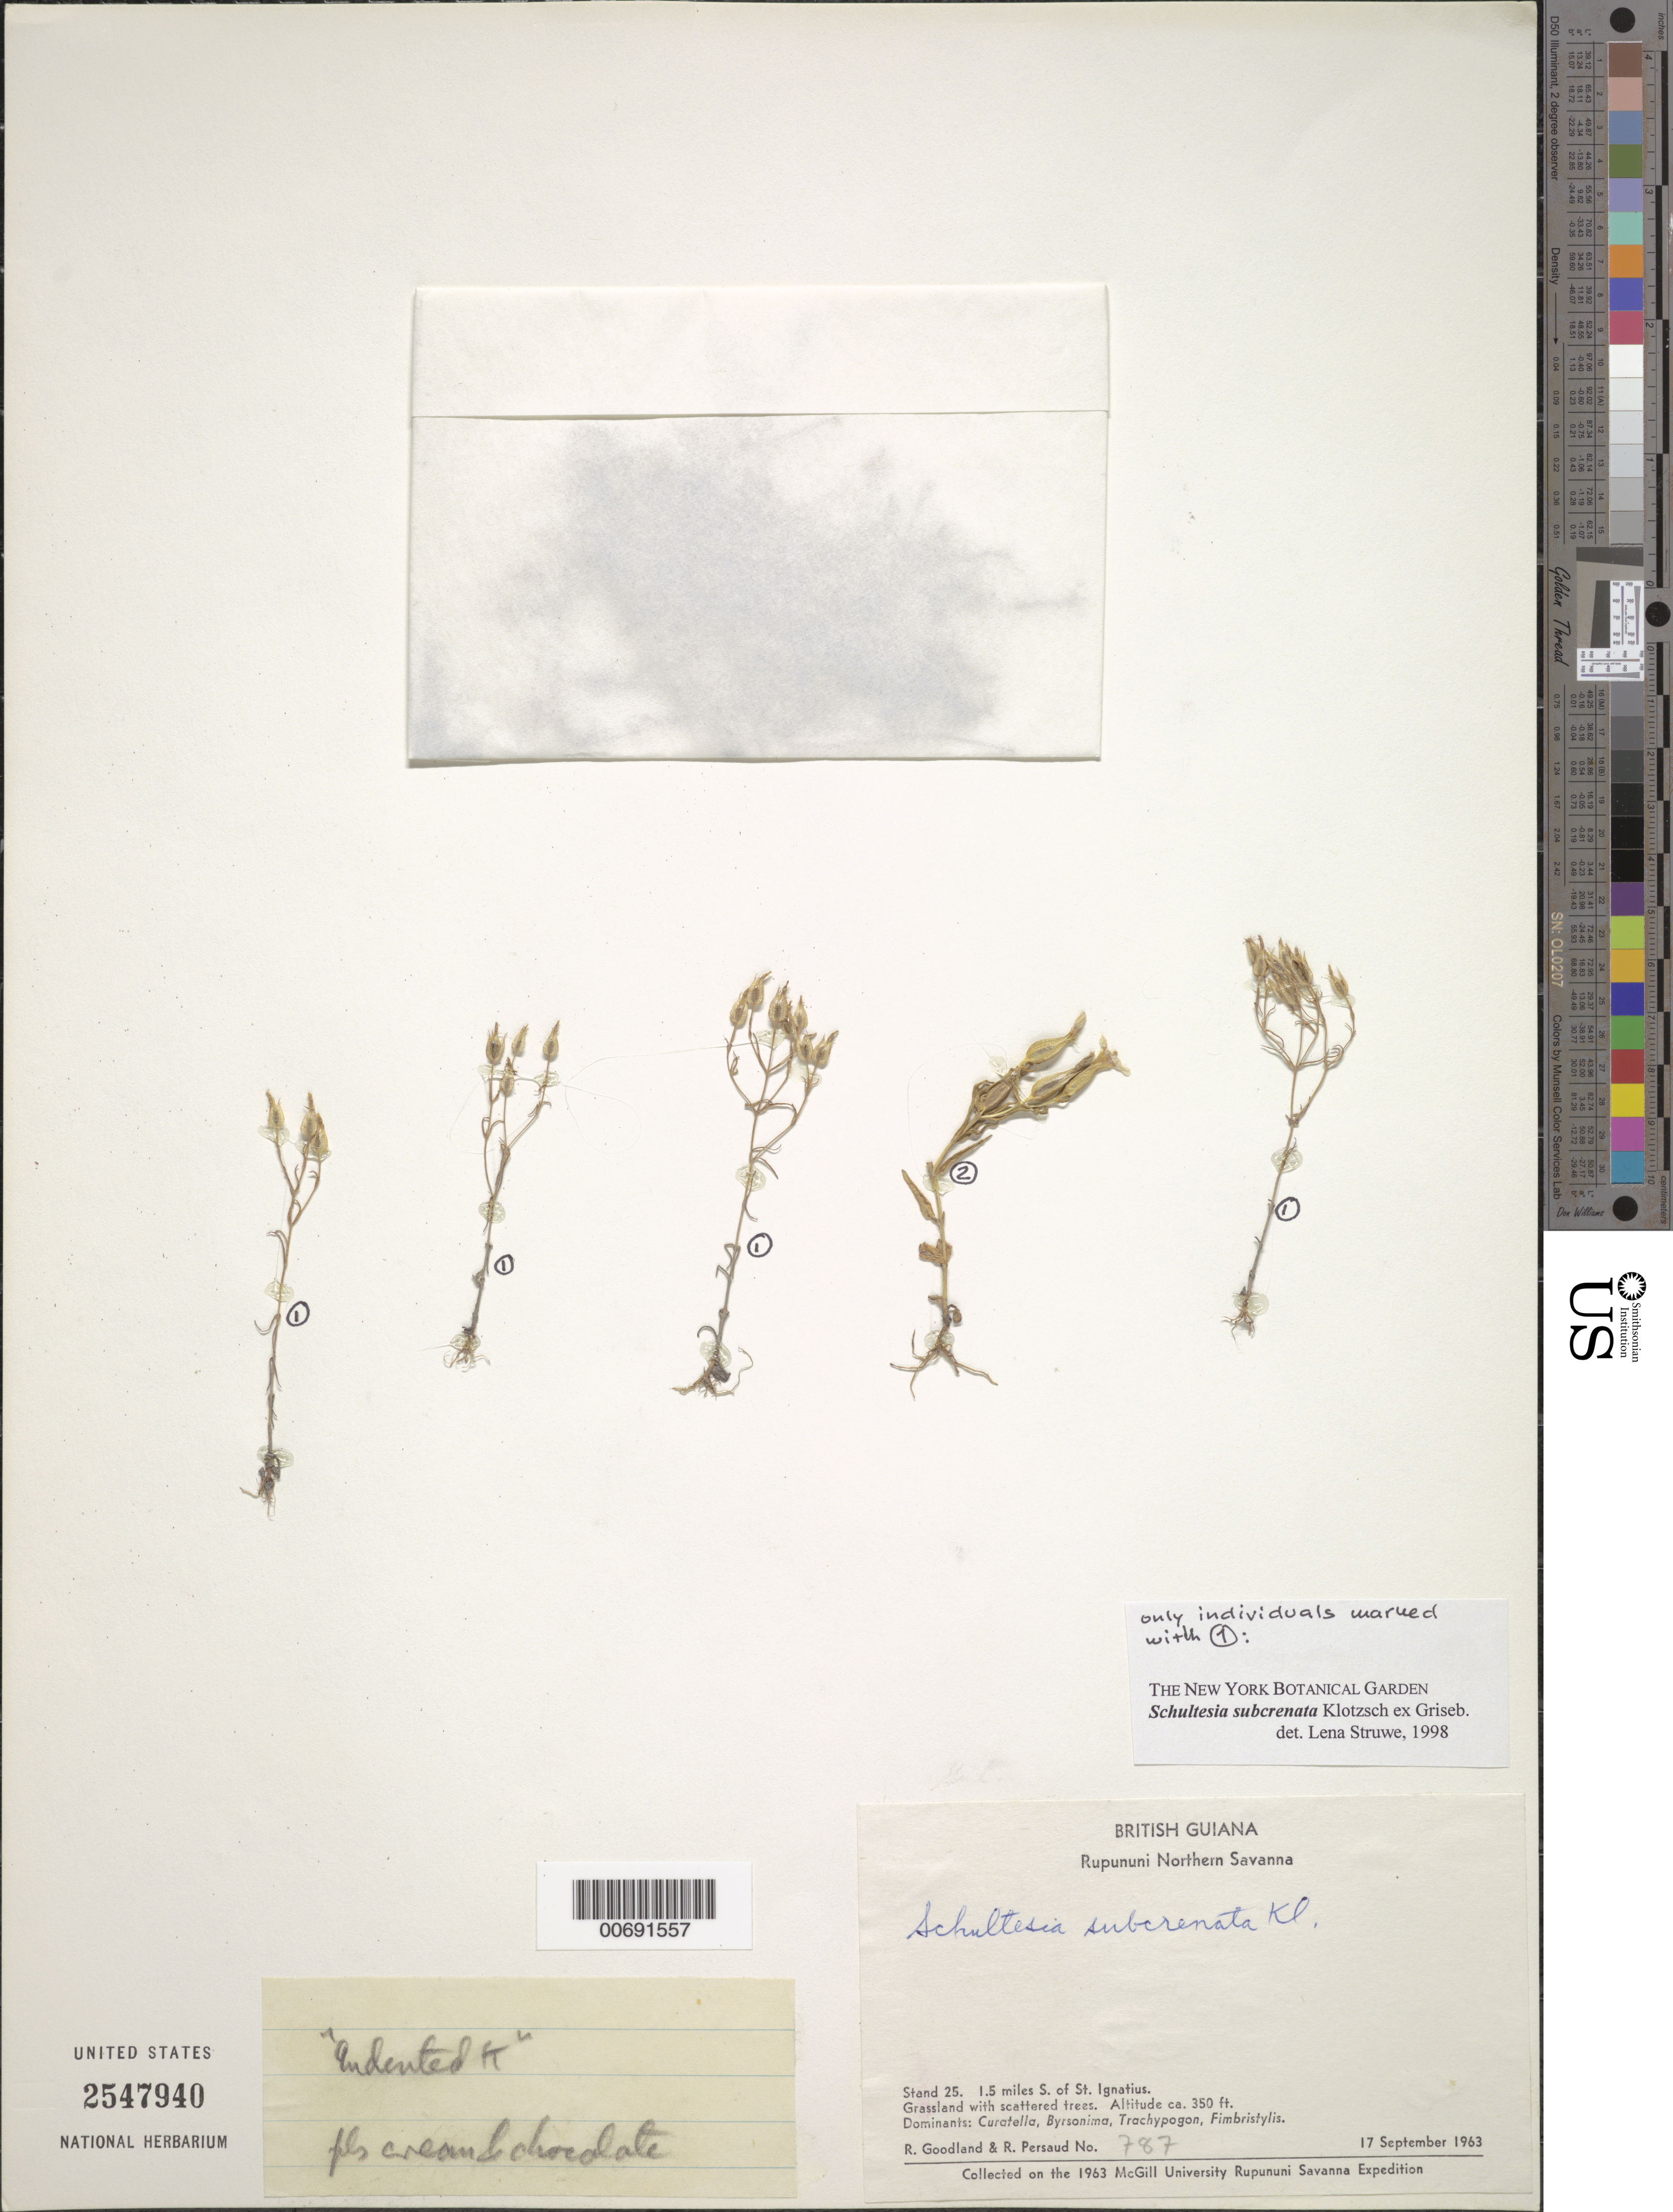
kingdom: Plantae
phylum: Tracheophyta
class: Magnoliopsida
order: Gentianales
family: Gentianaceae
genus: Schultesia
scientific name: Schultesia subcrenata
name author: Klotzsch ex Griseb.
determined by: Struwe, L.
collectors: R. Goodland & R. Persaud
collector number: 787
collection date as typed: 17-Sep-63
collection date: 1963-09-17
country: Guyana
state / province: U. Takutu-U. Essequibo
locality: Rupununi Northern Savanna, St. Ignatius, 1.5 mi. S of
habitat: Grassland with scattered trees. Dominants: Curatella, Byrsonima, Trachypogon, Fimbristylis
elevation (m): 107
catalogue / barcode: US 2547940